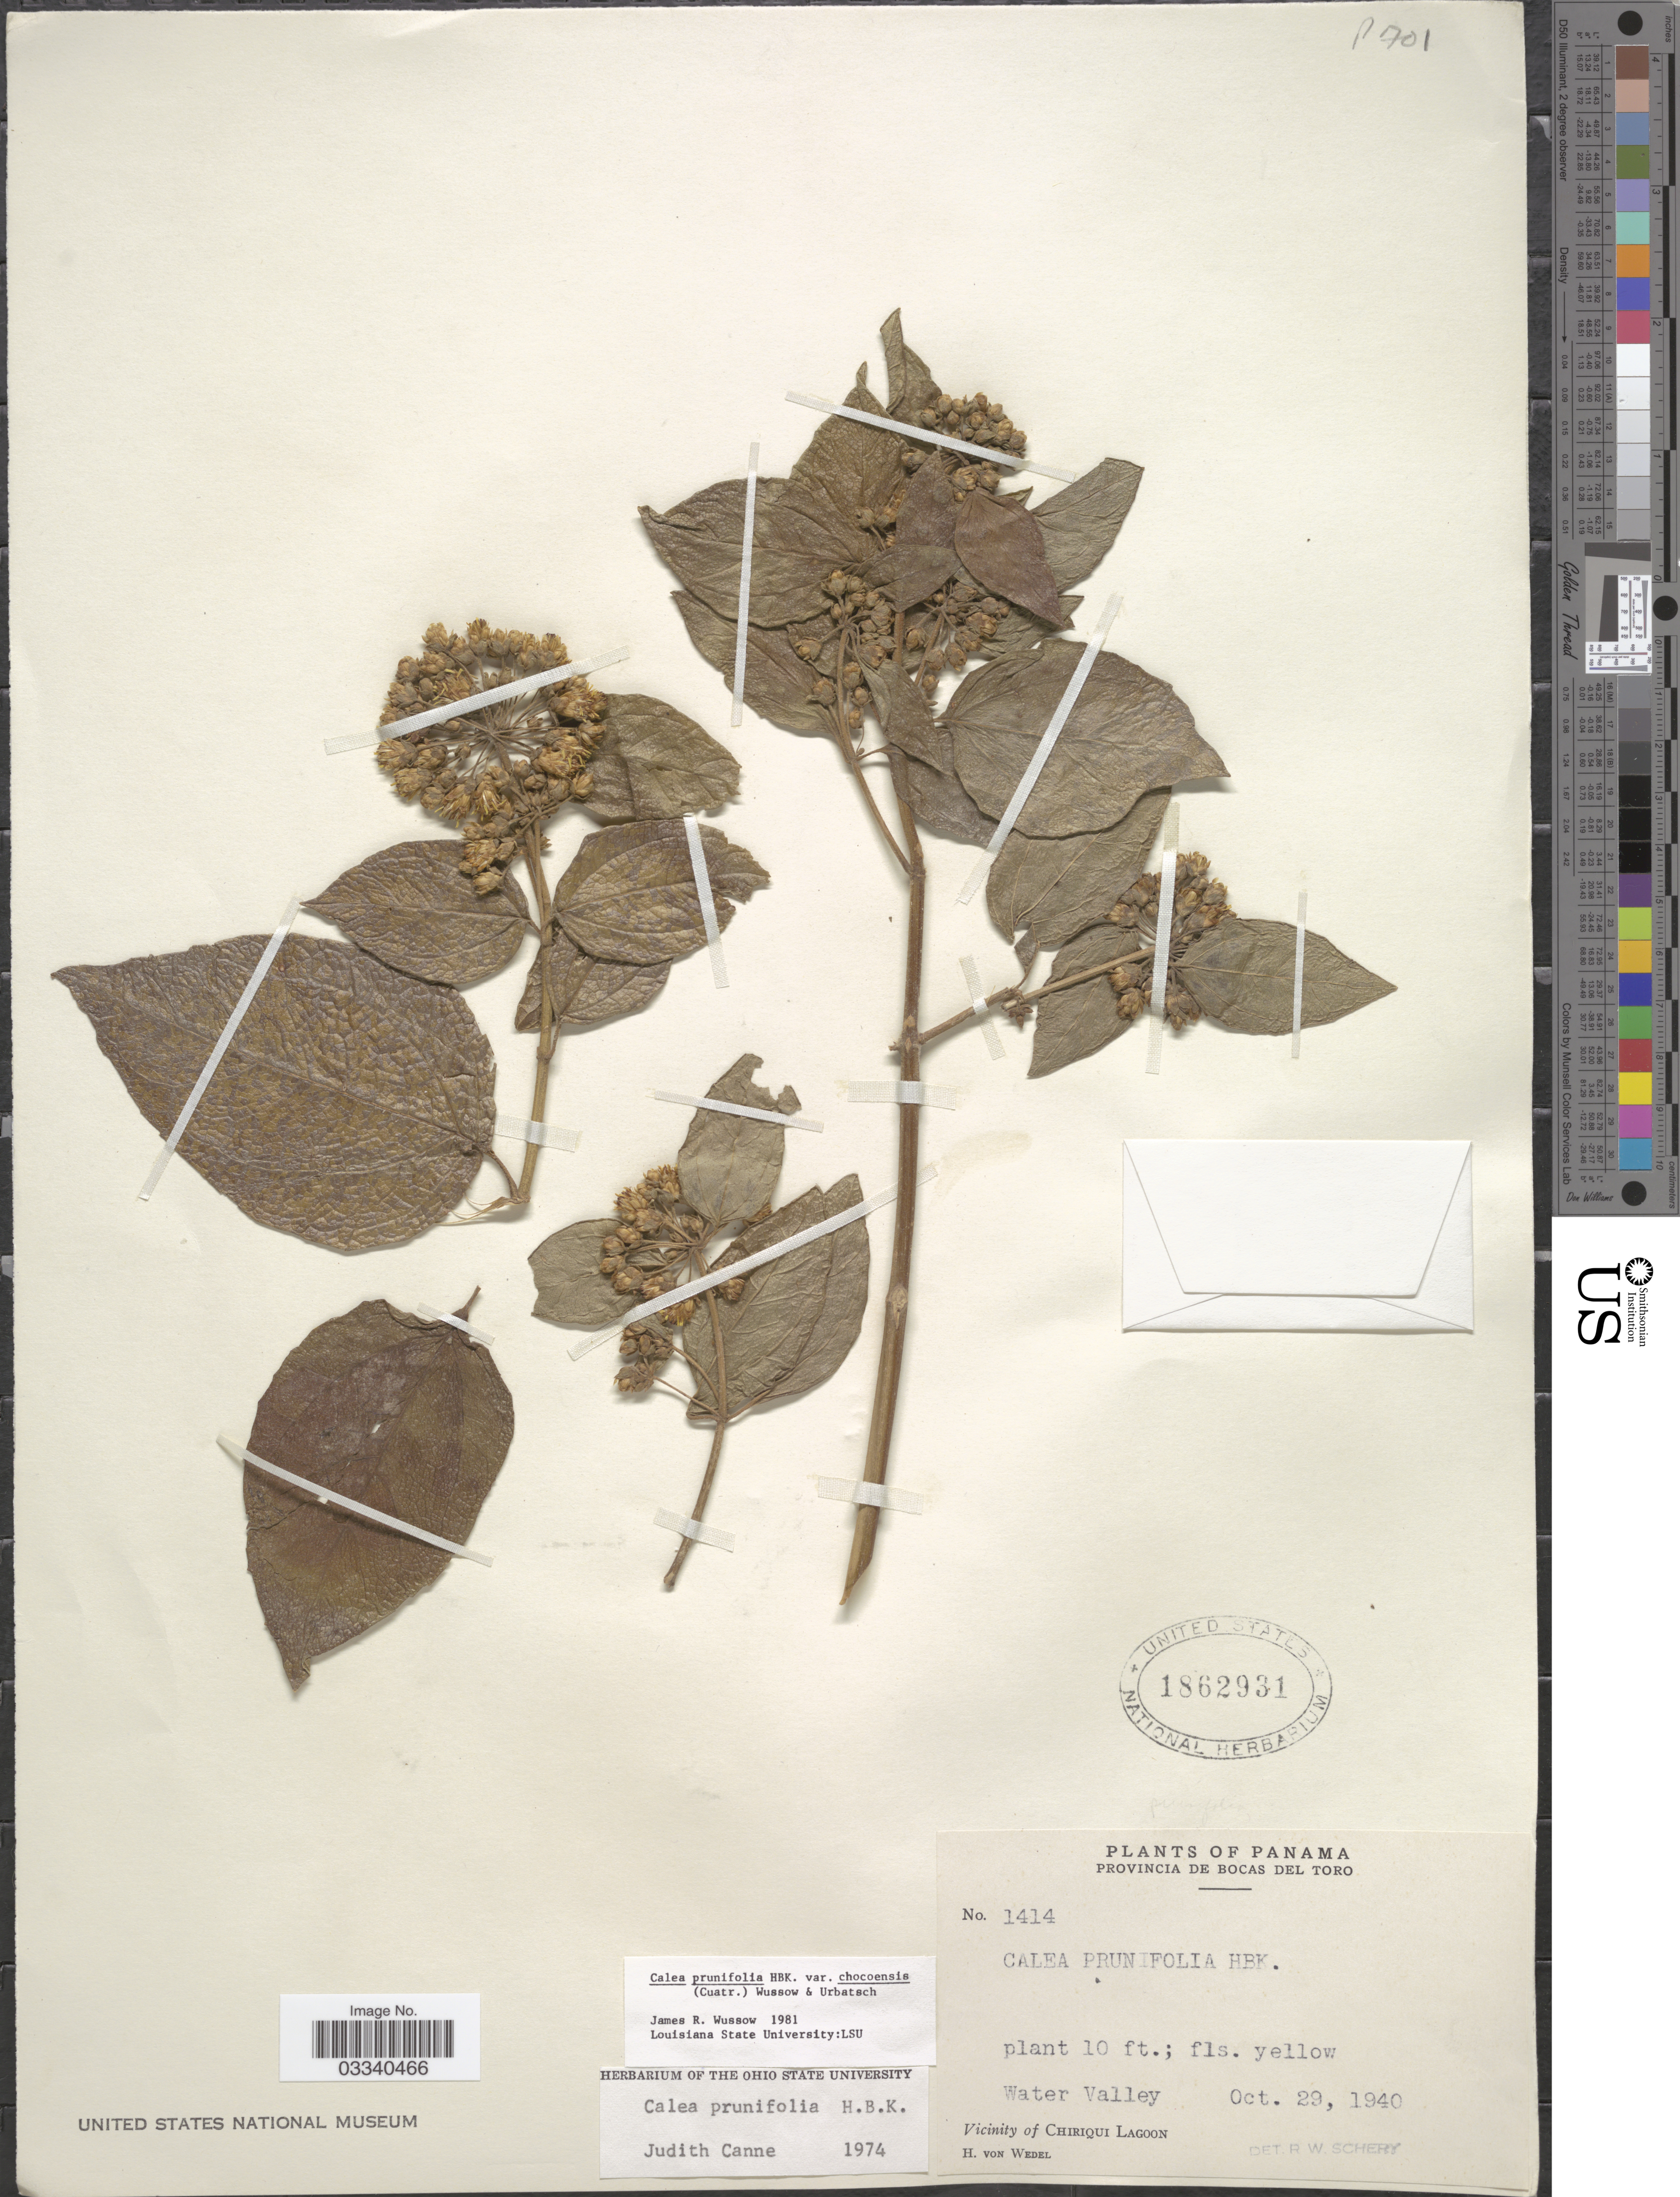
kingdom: Plantae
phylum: Tracheophyta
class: Magnoliopsida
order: Asterales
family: Asteraceae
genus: Calea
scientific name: Calea prunifolia var. chocoensis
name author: Kunth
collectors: H. von Wedel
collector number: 1414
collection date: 1940-10-29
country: Panama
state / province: Bocas del Toro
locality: Water Valley, Vicinity of Chiriqui Lagoon.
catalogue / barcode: US 1862931